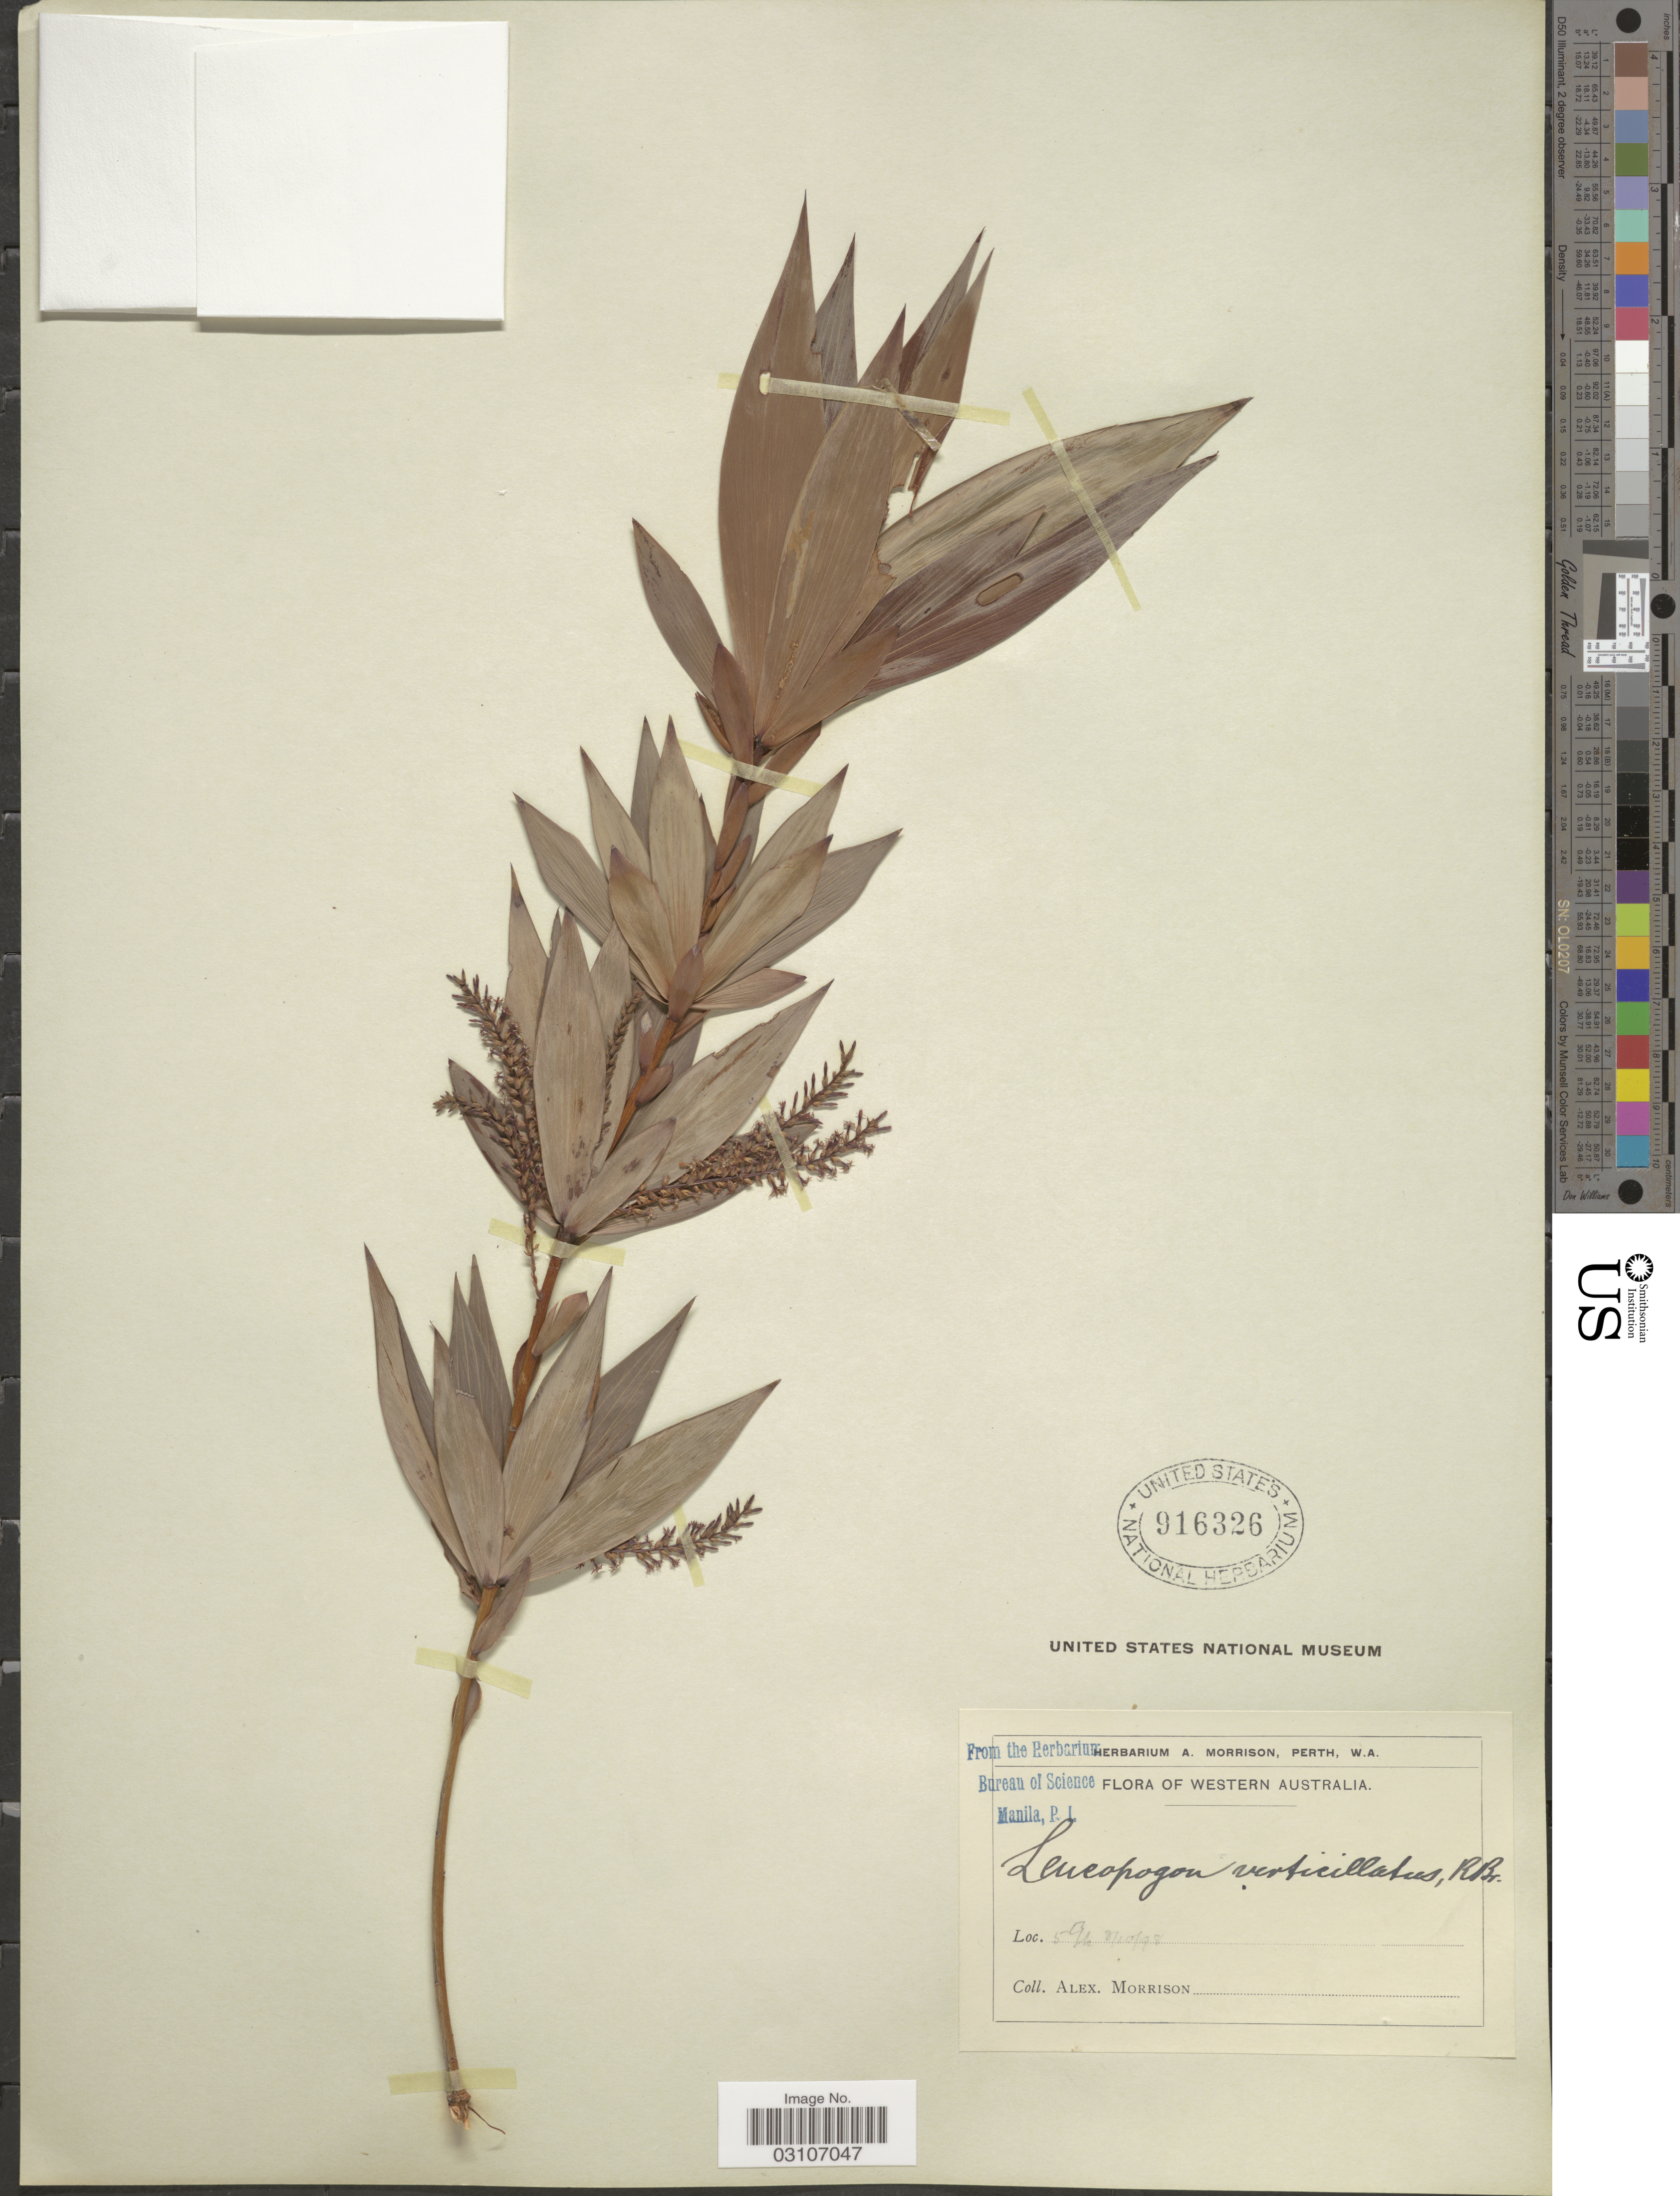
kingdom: Plantae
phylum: Tracheophyta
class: Magnoliopsida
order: Ericales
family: Ericaceae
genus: Leucopogon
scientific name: Leucopogon verticillatus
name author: R. Br.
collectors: A. Morrison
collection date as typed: Transcribed d/m/y: 8/10/98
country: Australia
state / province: Western Australia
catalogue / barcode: US 916326